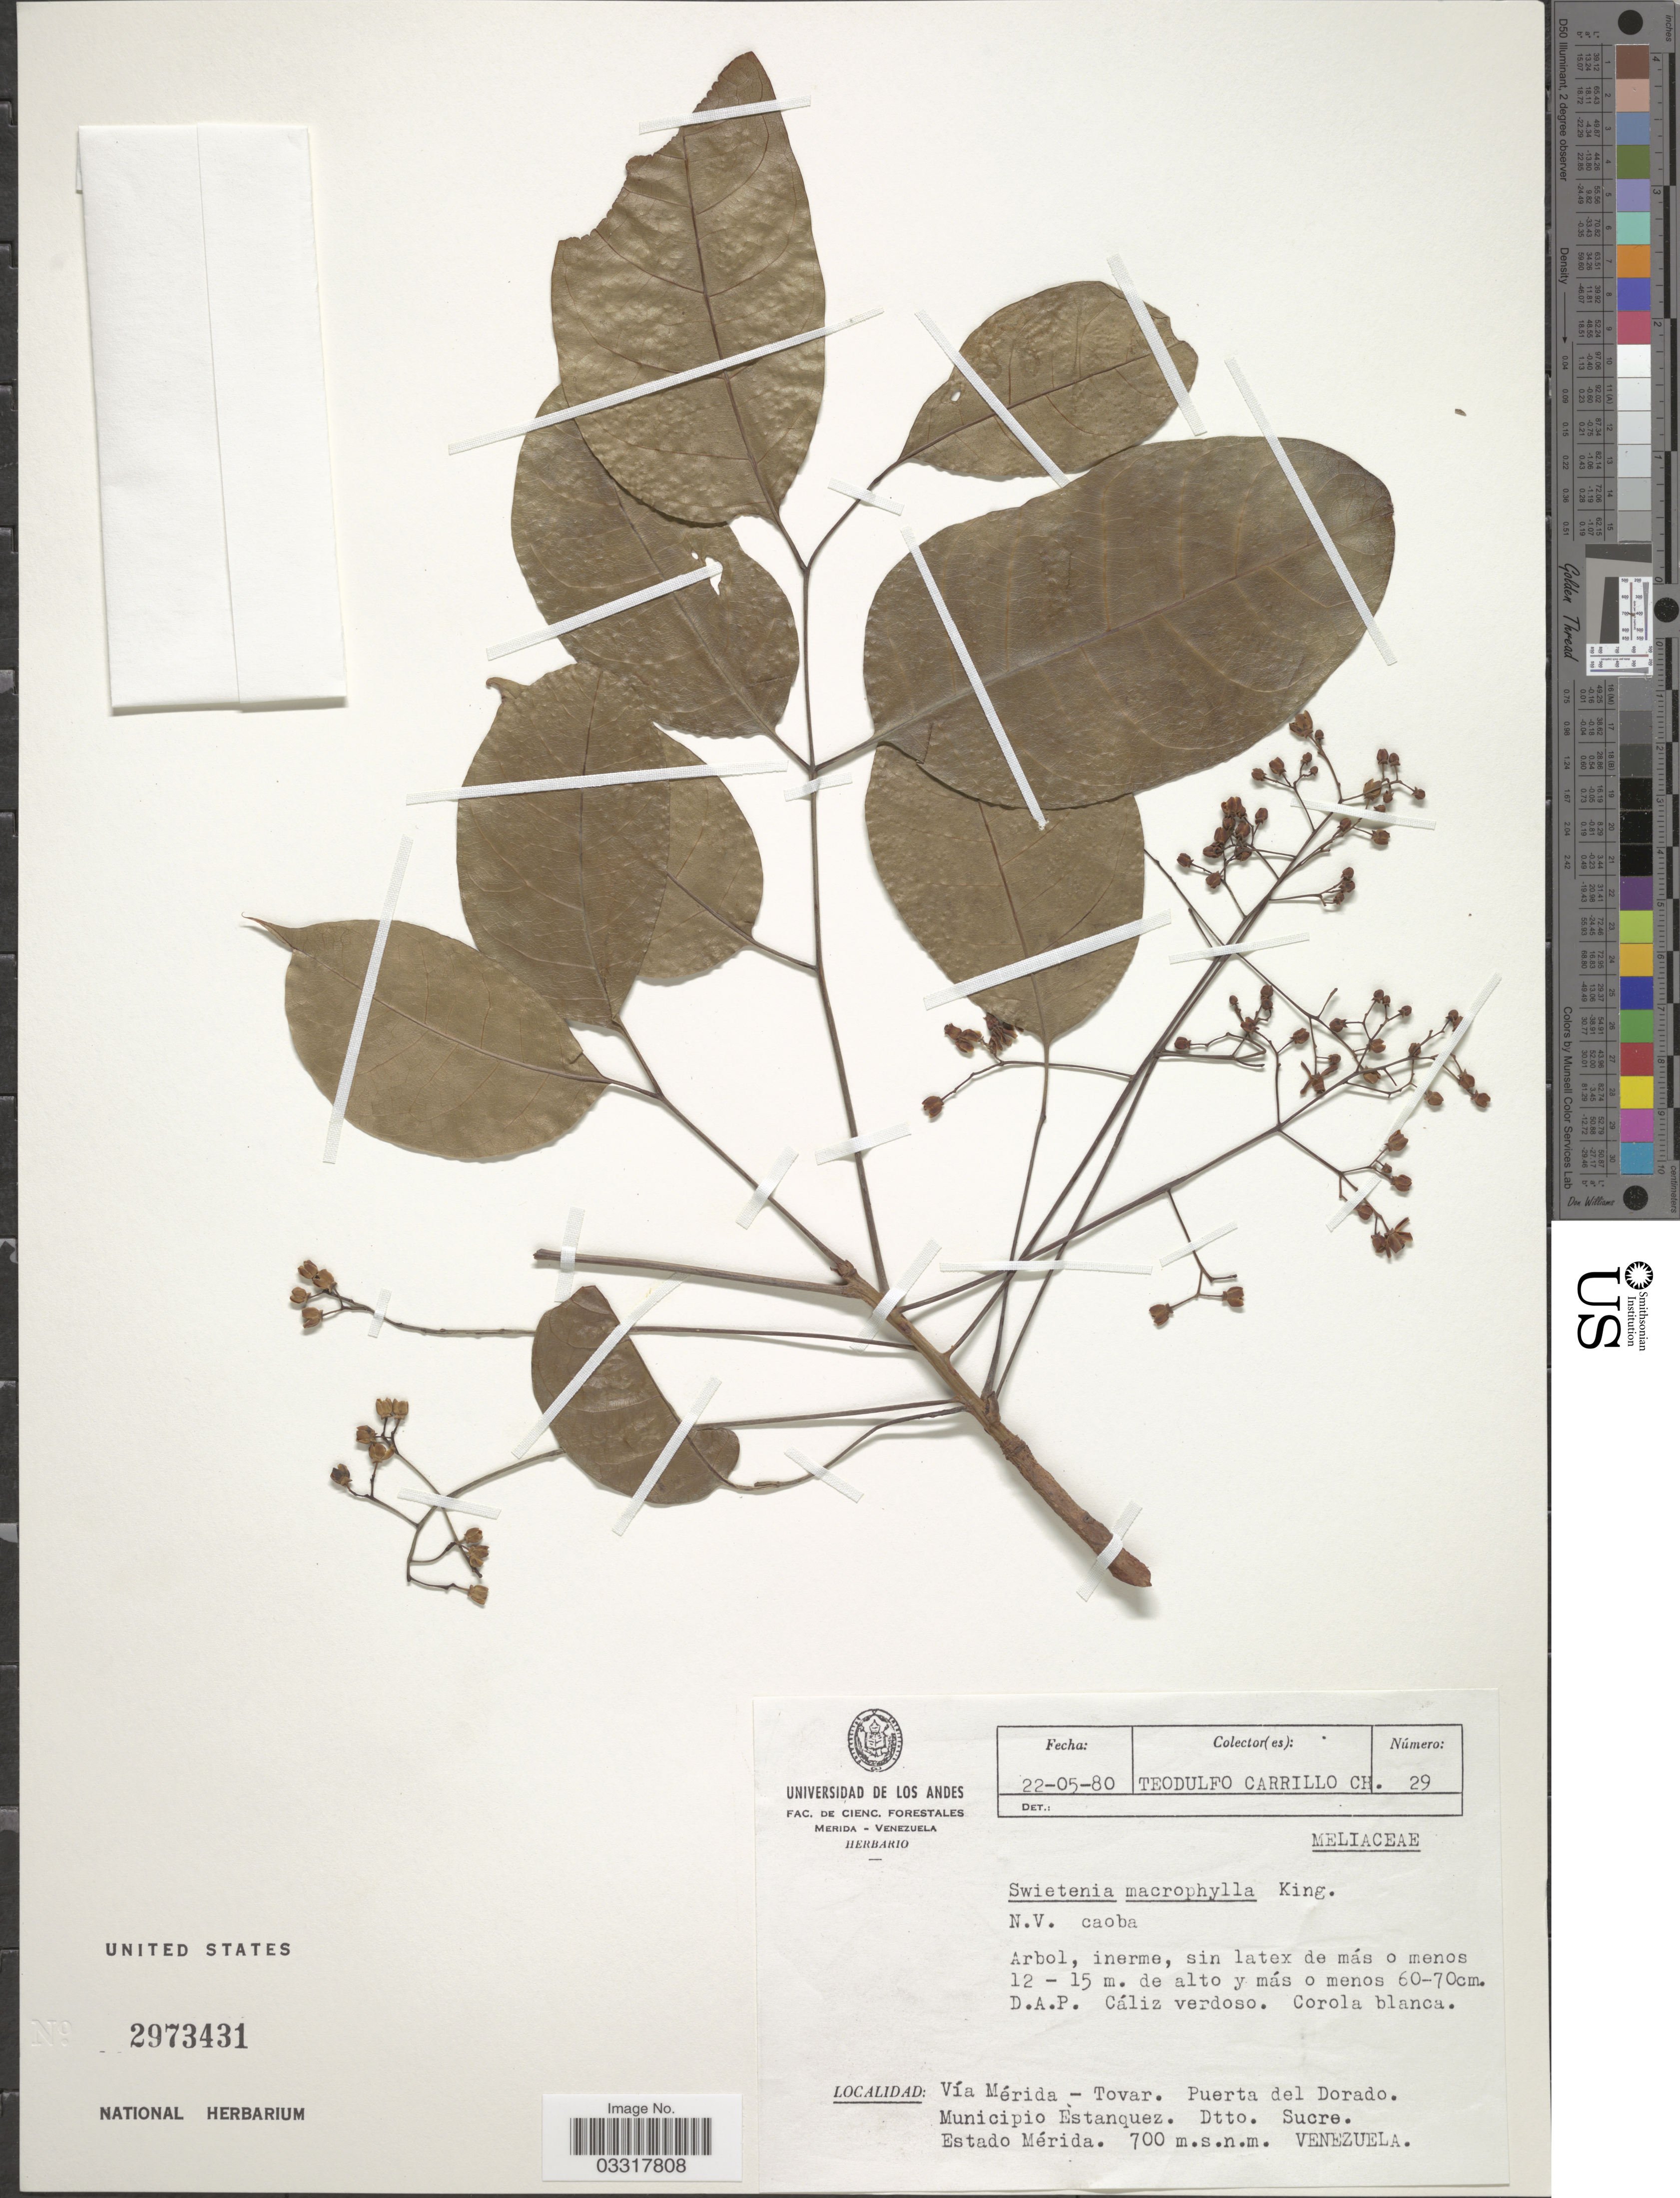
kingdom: Plantae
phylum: Tracheophyta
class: Magnoliopsida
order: Sapindales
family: Meliaceae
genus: Swietenia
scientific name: Swietenia macrophylla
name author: King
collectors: T. Carrillo Ch.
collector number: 29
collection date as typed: Transcribed d/m/y: 22/5/80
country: Venezuela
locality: Vía Mérida - Tovar. Puerta del Dorado. Municipio Estanquez. Dtto. Sucre. Estado Mérida.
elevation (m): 700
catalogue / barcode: US 2973431